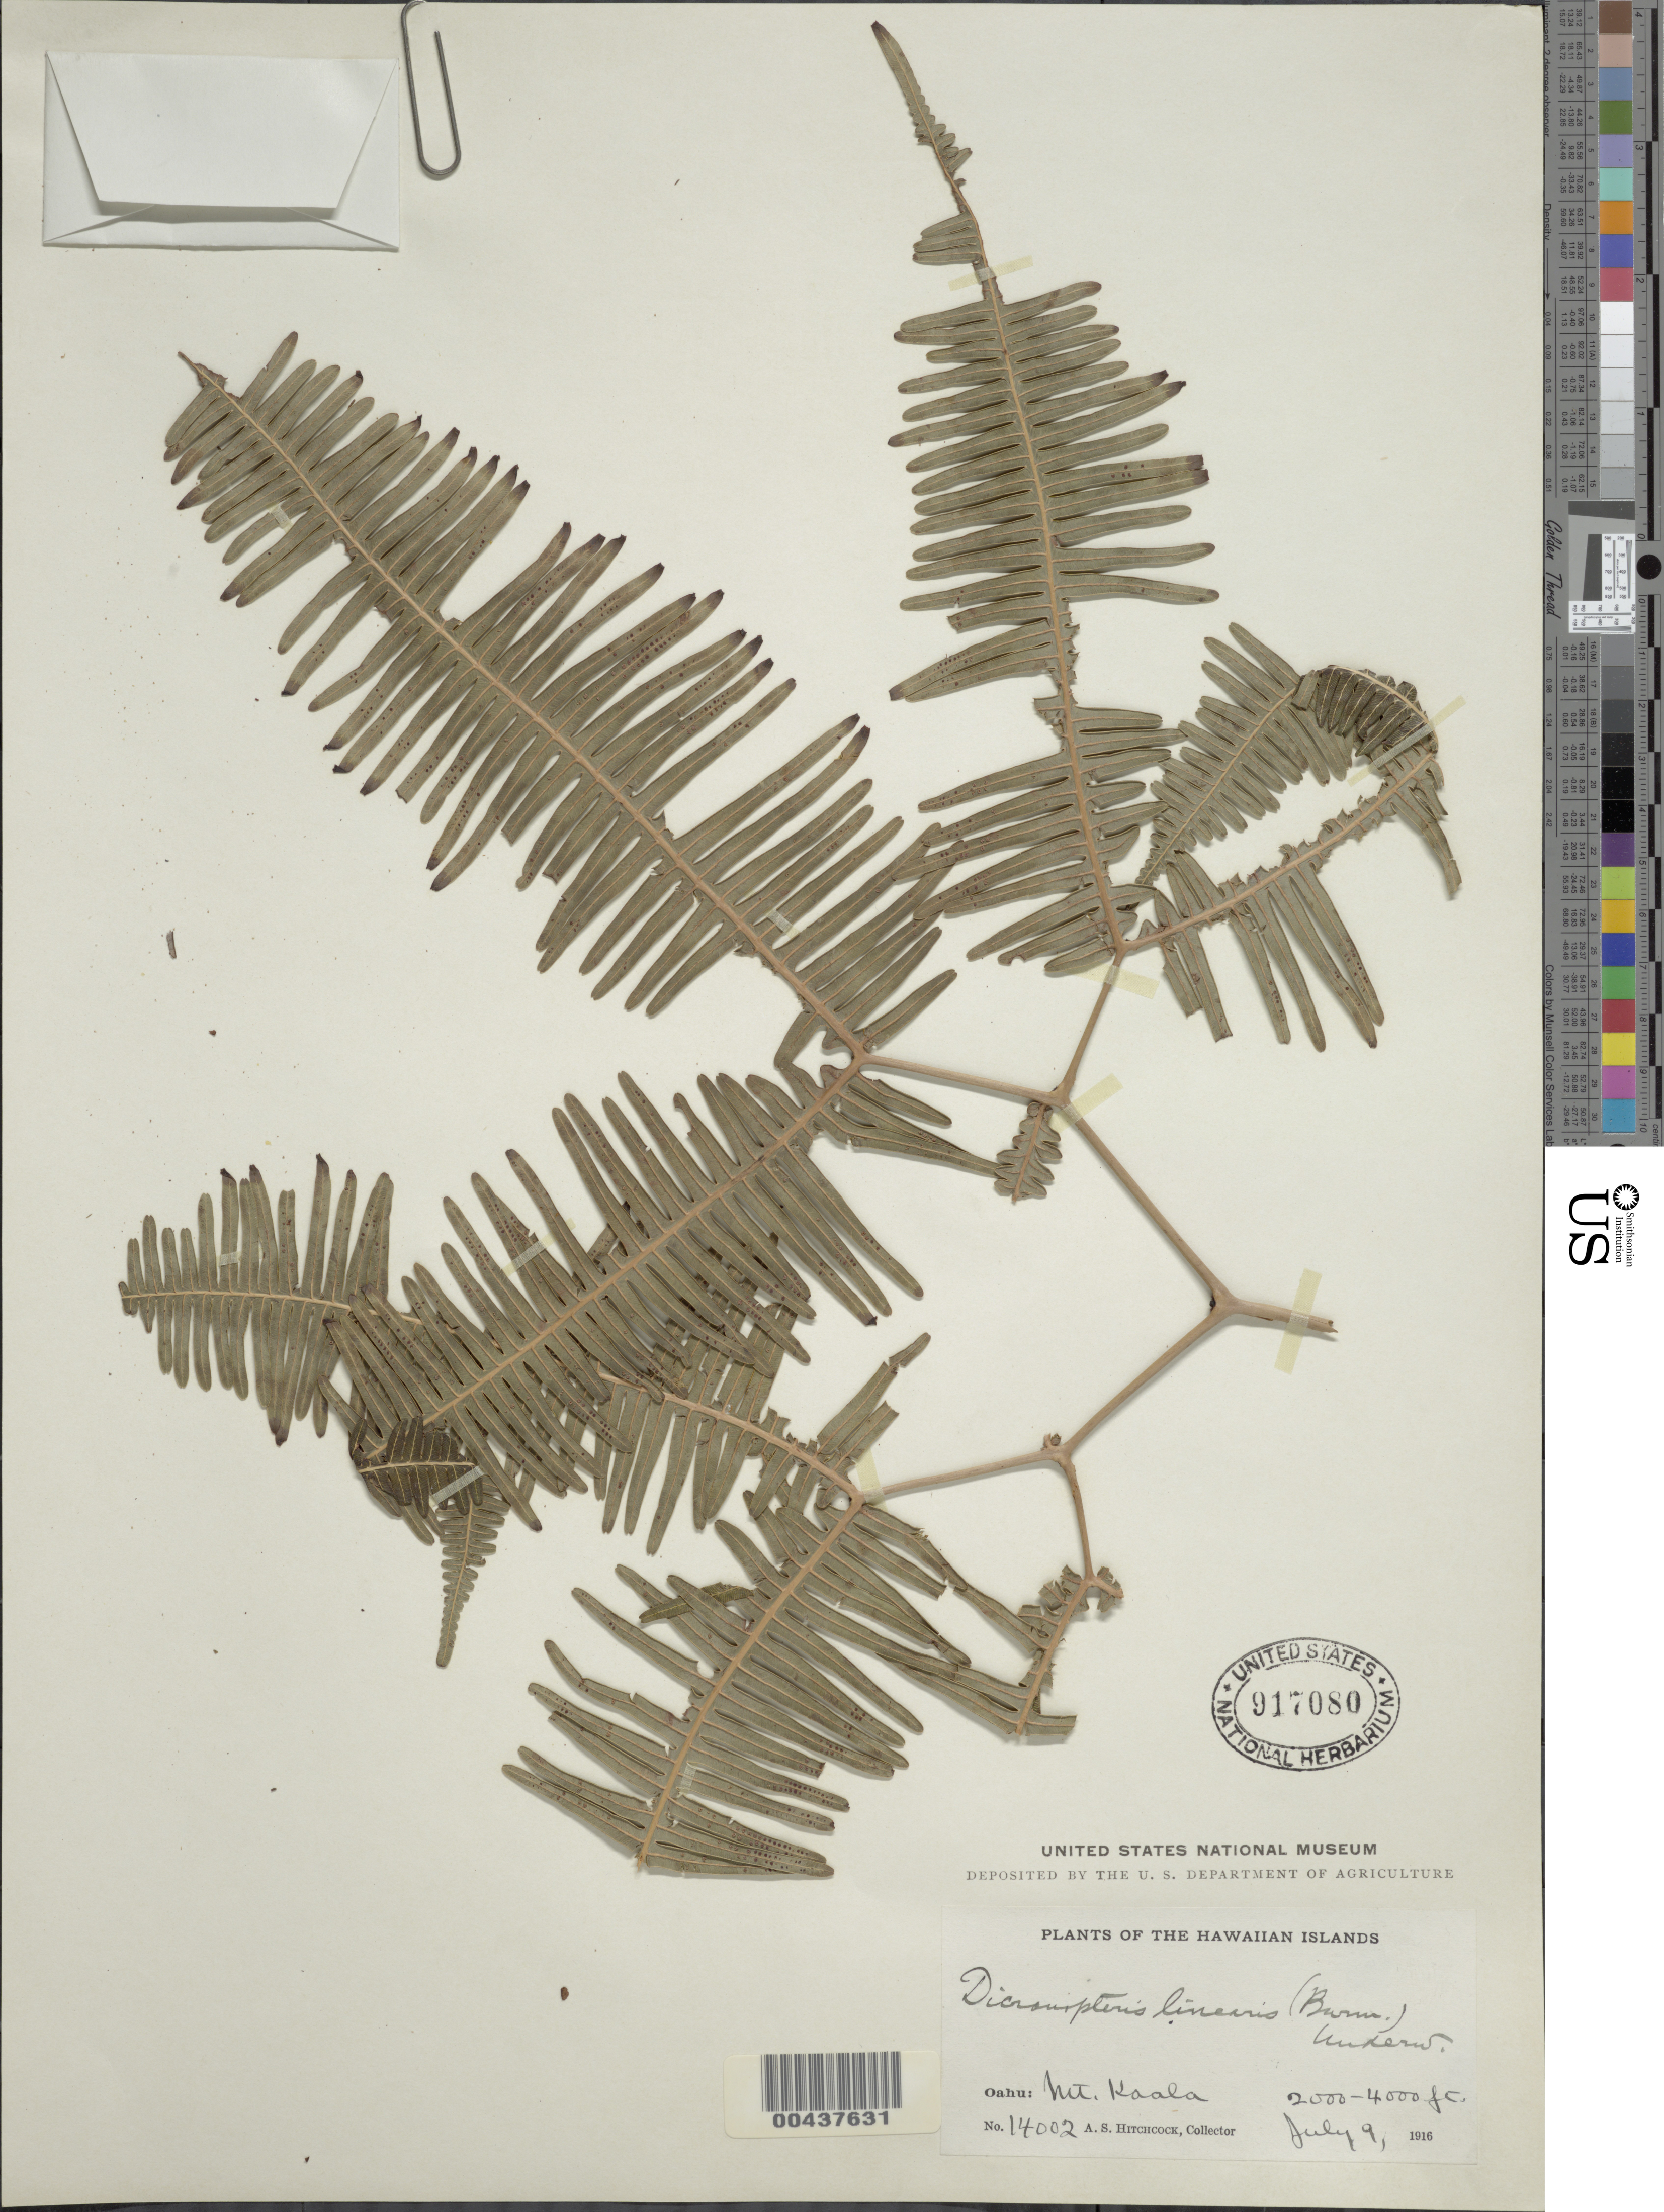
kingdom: Plantae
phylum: Tracheophyta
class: Polypodiopsida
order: Gleicheniales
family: Gleicheniaceae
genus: Dicranopteris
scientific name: Dicranopteris linearis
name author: (Burm. f.) Underw.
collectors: A. S. Hitchcock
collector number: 14002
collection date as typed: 9 Jul 1916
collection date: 1916-07-09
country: United States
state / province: Hawaii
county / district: Honolulu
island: Oahu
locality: Mt. Kaala, Oahu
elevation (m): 610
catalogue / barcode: US 917080